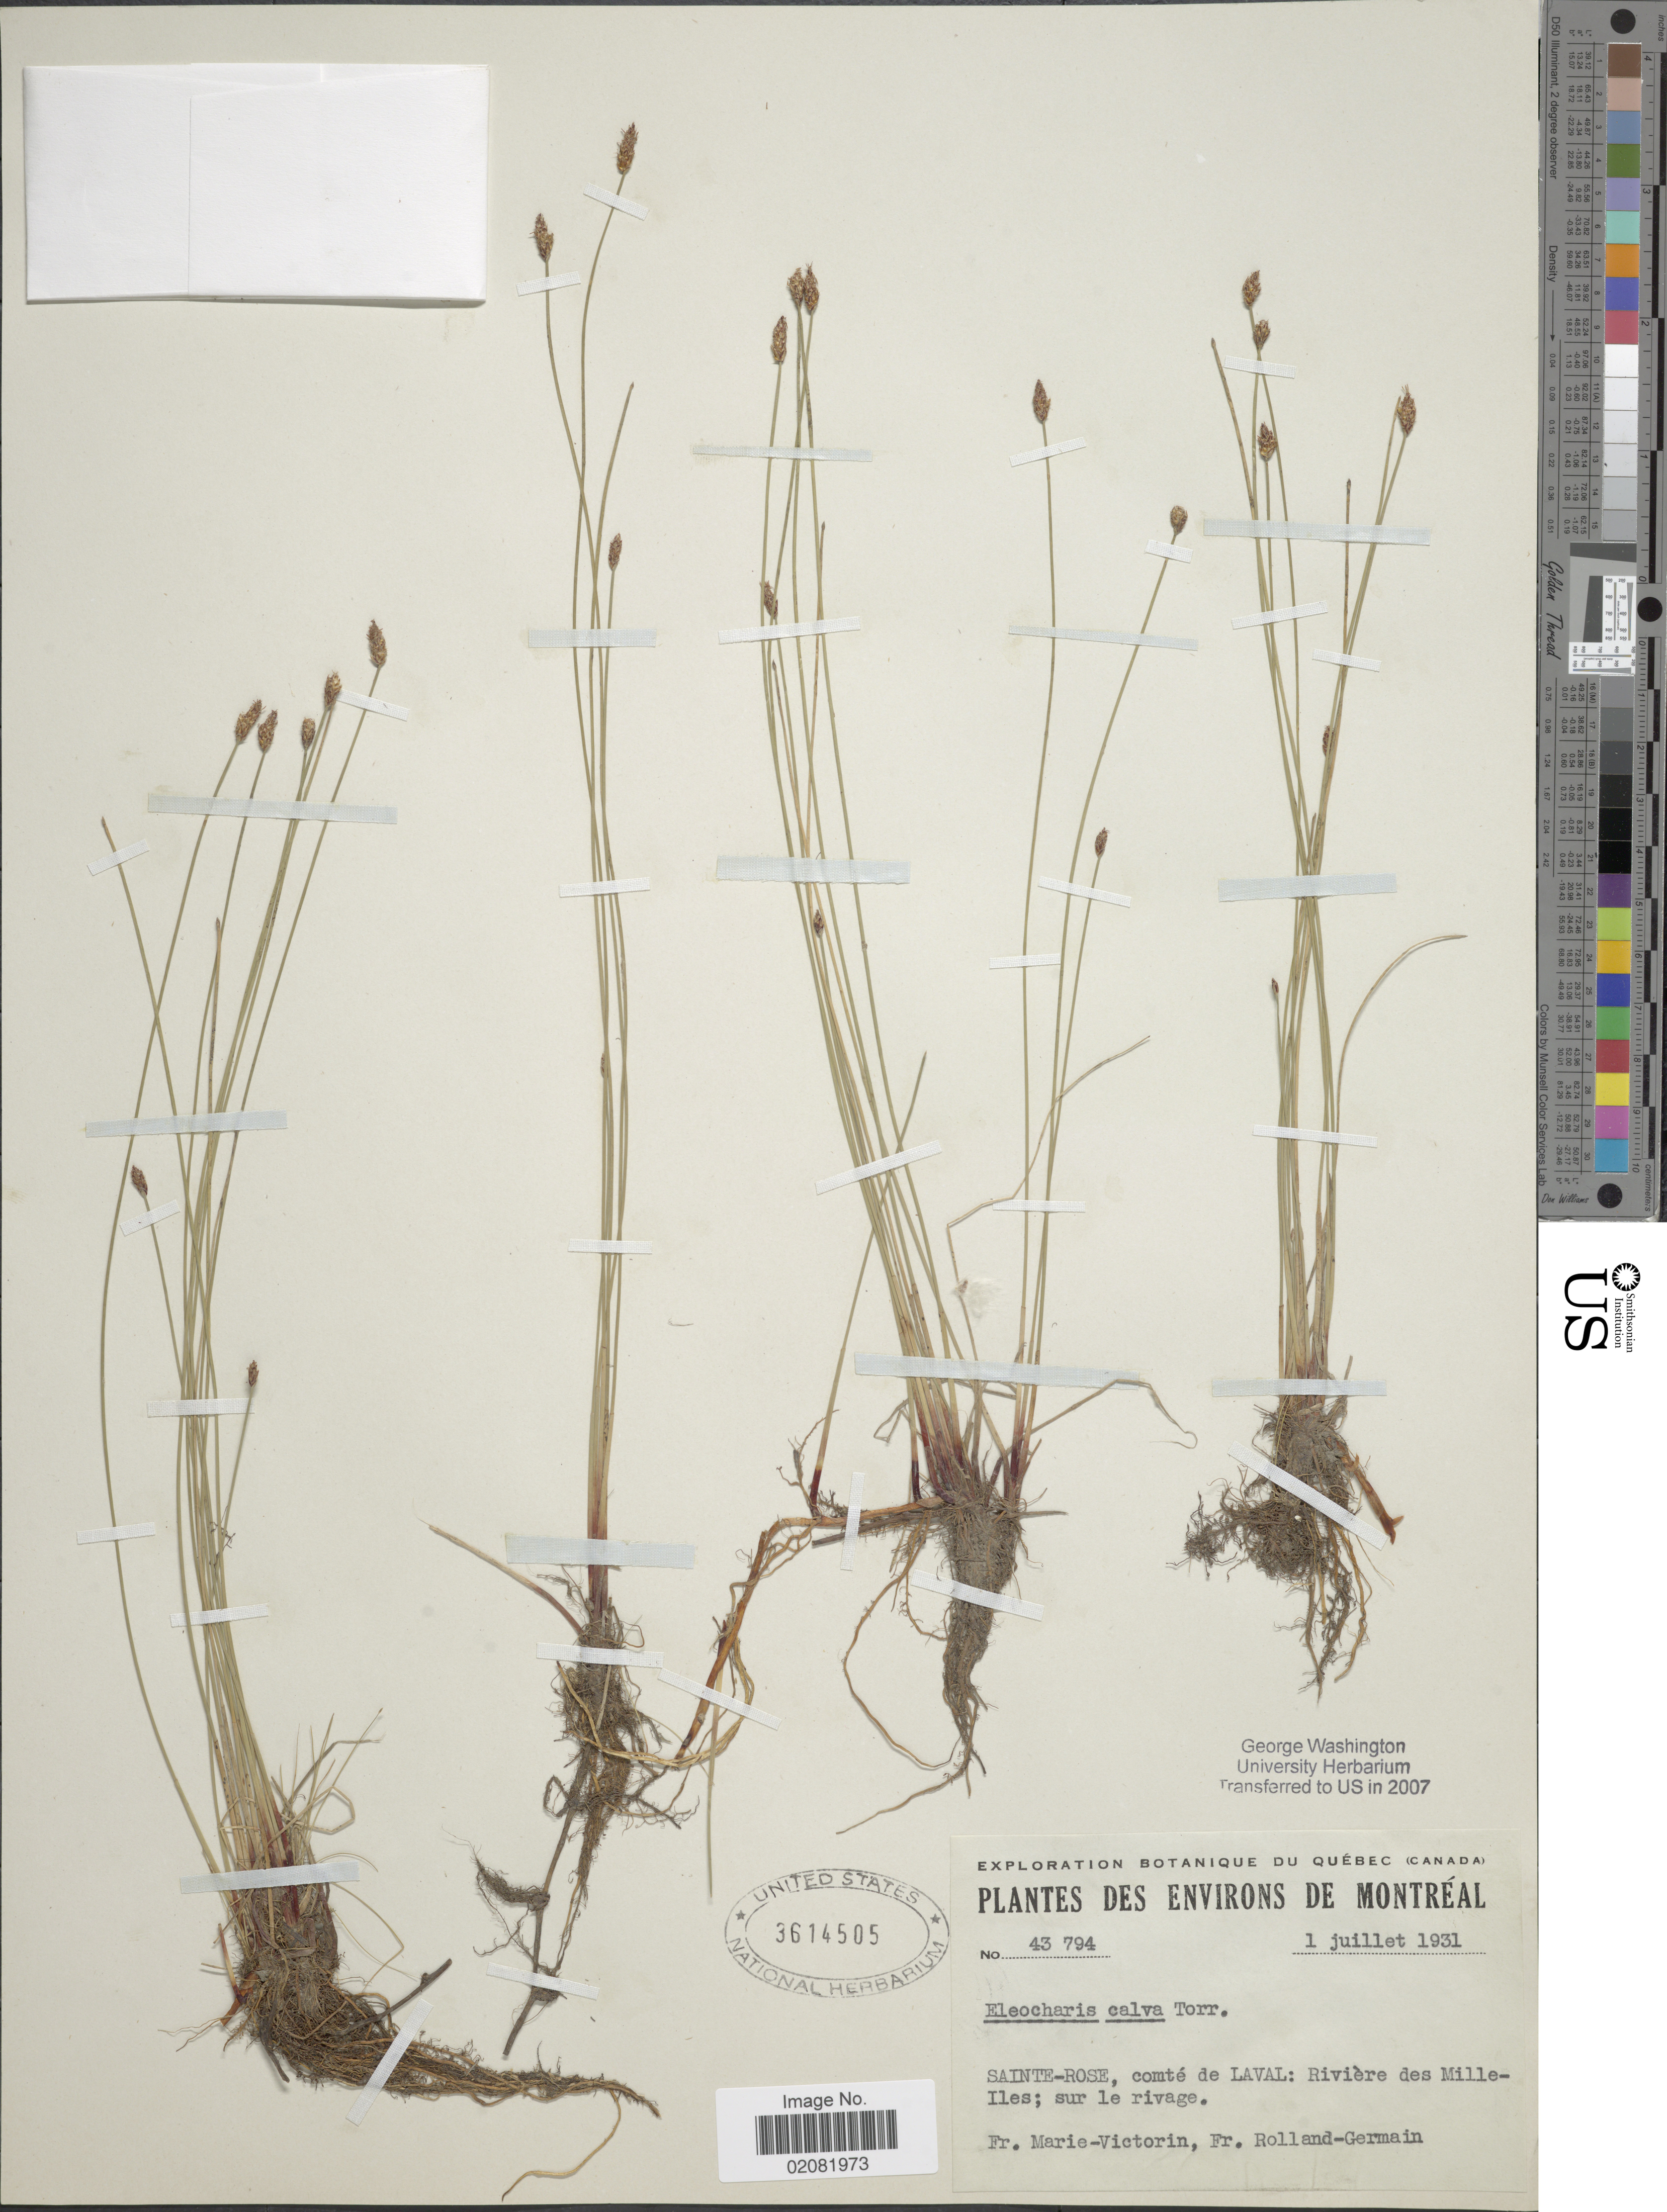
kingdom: Plantae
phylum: Tracheophyta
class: Liliopsida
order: Poales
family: Cyperaceae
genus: Eleocharis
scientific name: Eleocharis erythropoda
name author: Steud.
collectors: F. Marie-Victorin & Rolland-Germain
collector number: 43794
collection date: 1931-07-01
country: Canada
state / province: Quebec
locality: Environs De Montreal, Sainte-Rose, comte de Laval: Riviere des Mille-Iles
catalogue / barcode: US 3614505